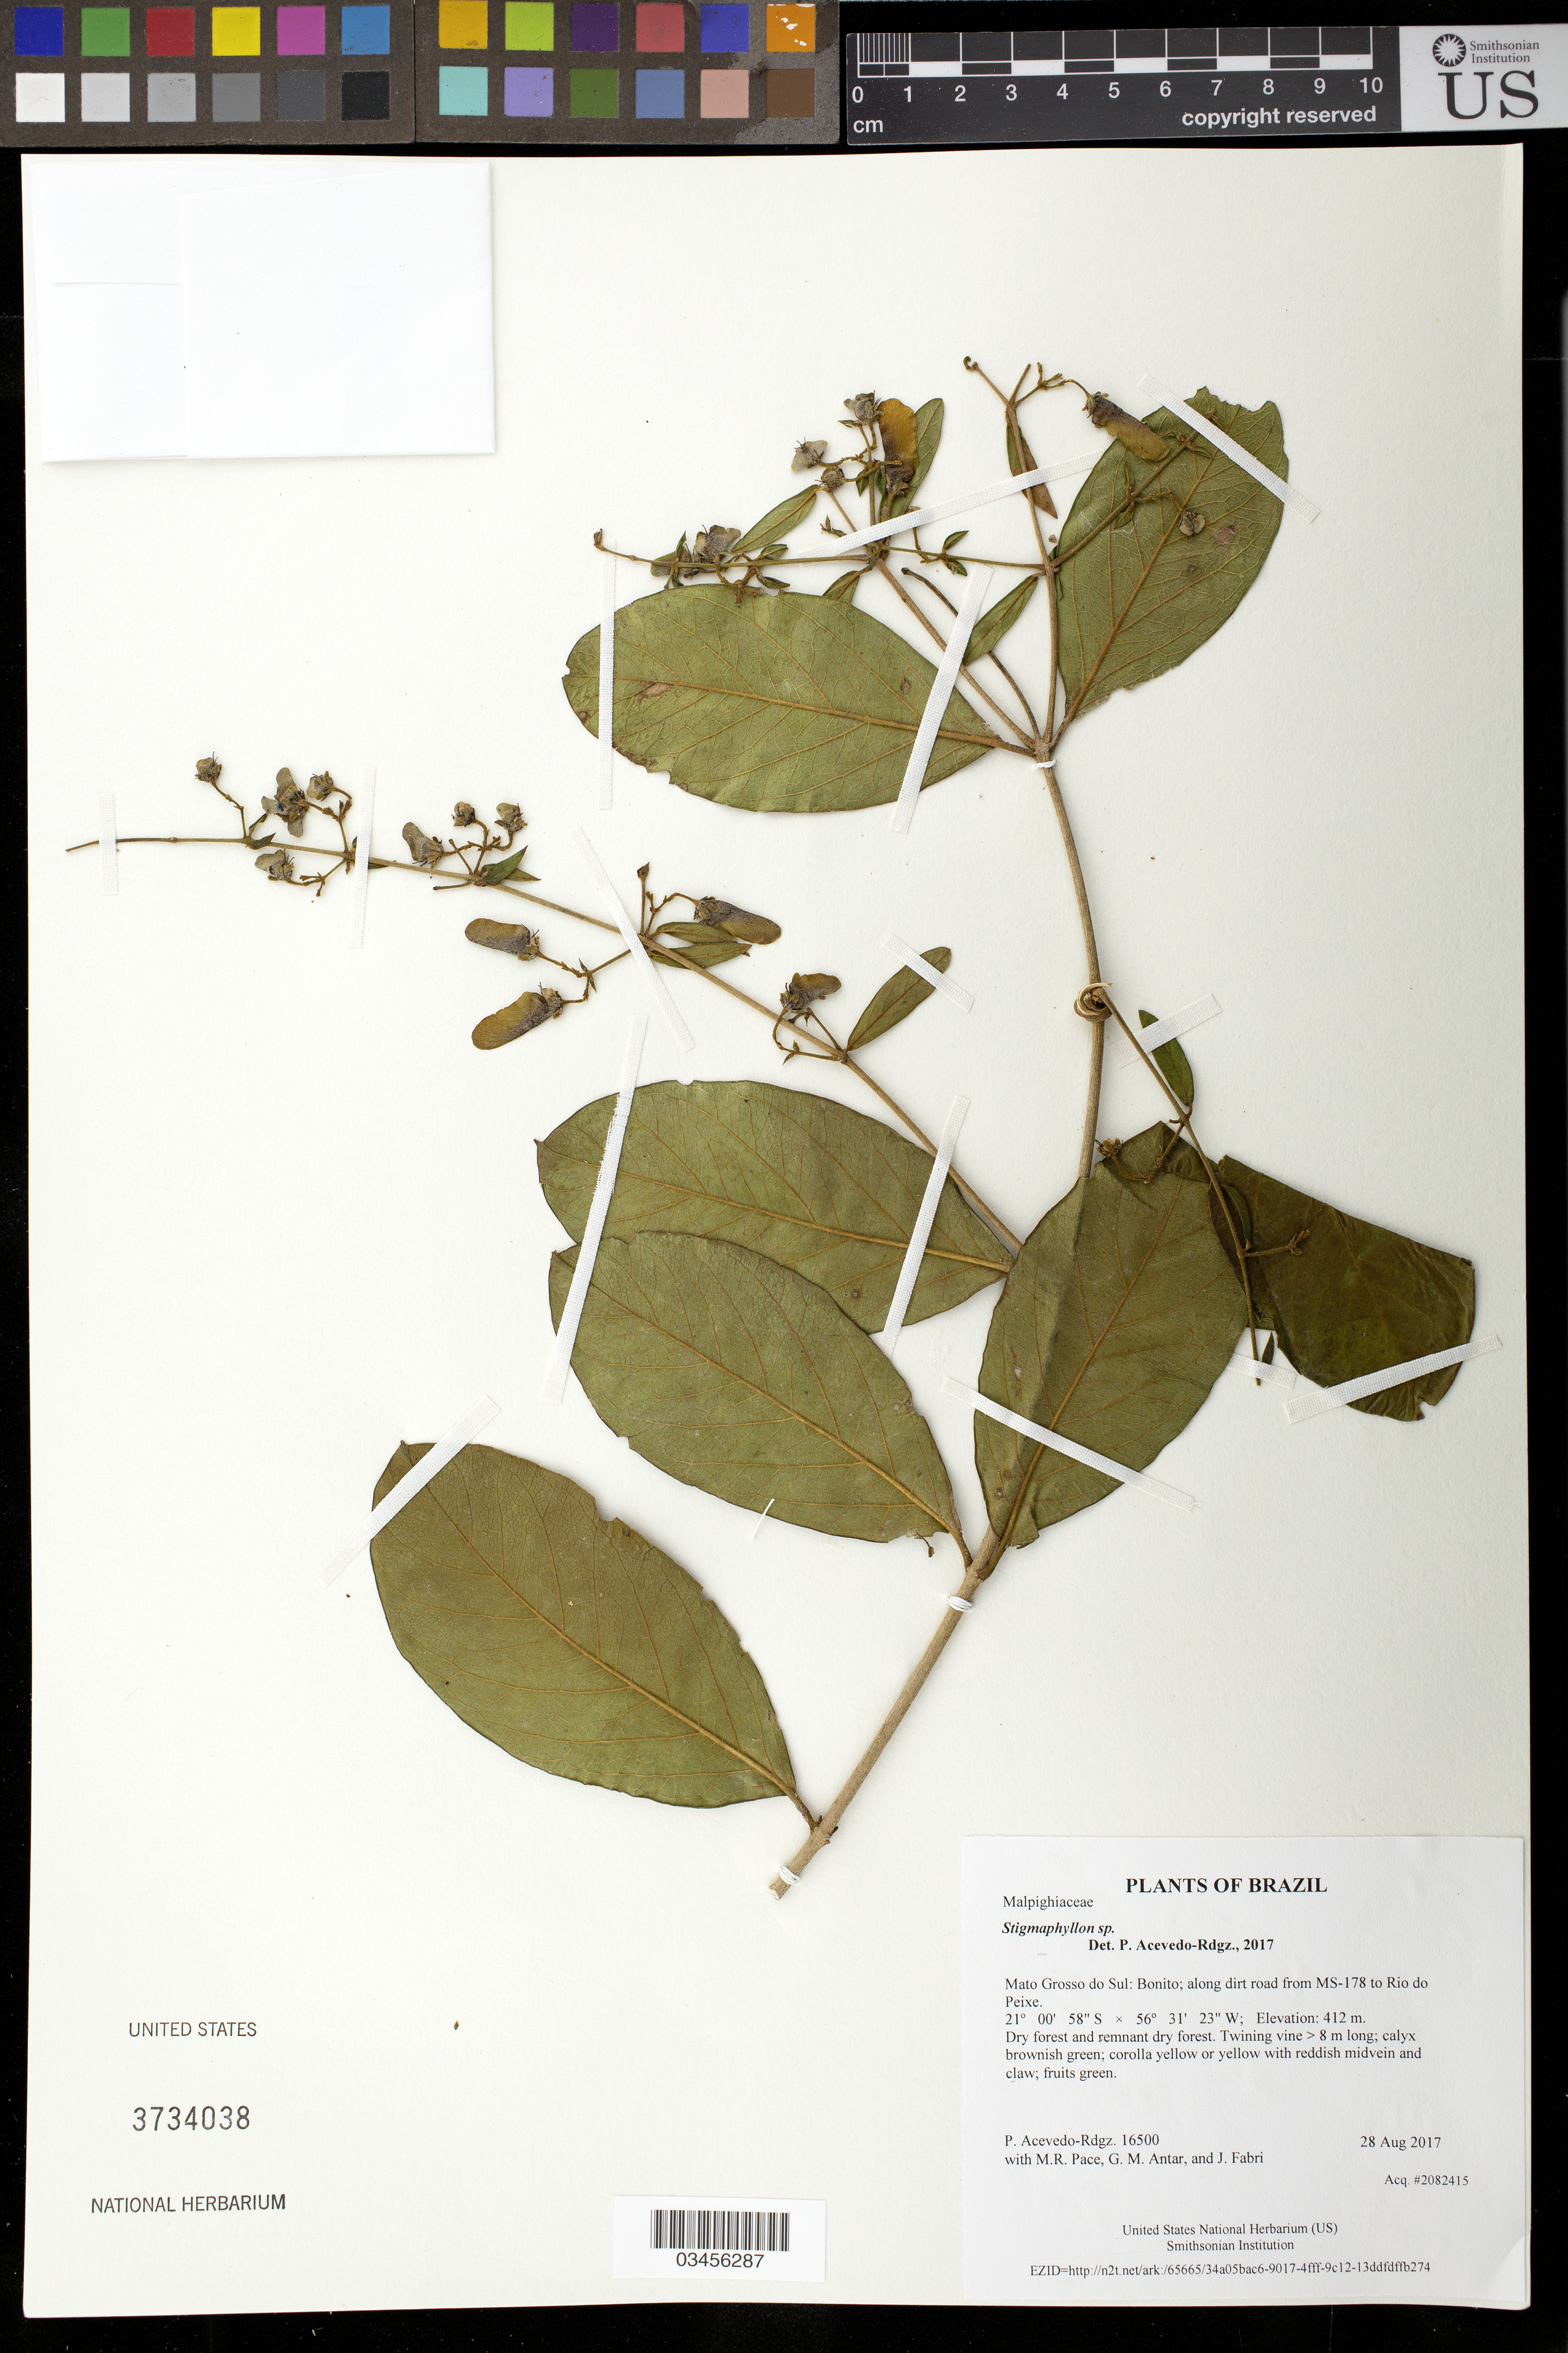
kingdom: Plantae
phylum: Tracheophyta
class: Magnoliopsida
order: Malpighiales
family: Malpighiaceae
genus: Heteropterys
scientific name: Heteropterys sp.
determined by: Anderson, C.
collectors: P. Acevedo-Rodr., M. R. Pace, G. M. Antar & J. Fabri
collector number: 16500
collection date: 2017-08-28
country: Brazil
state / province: Mato Grosso do Sul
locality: Bonito; along dirt road from MS-178 to Rio do Peixe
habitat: Dry forest and remnant dry forest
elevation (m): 412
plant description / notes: US, NY, MO, K, MICH, RB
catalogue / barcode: US 3734038